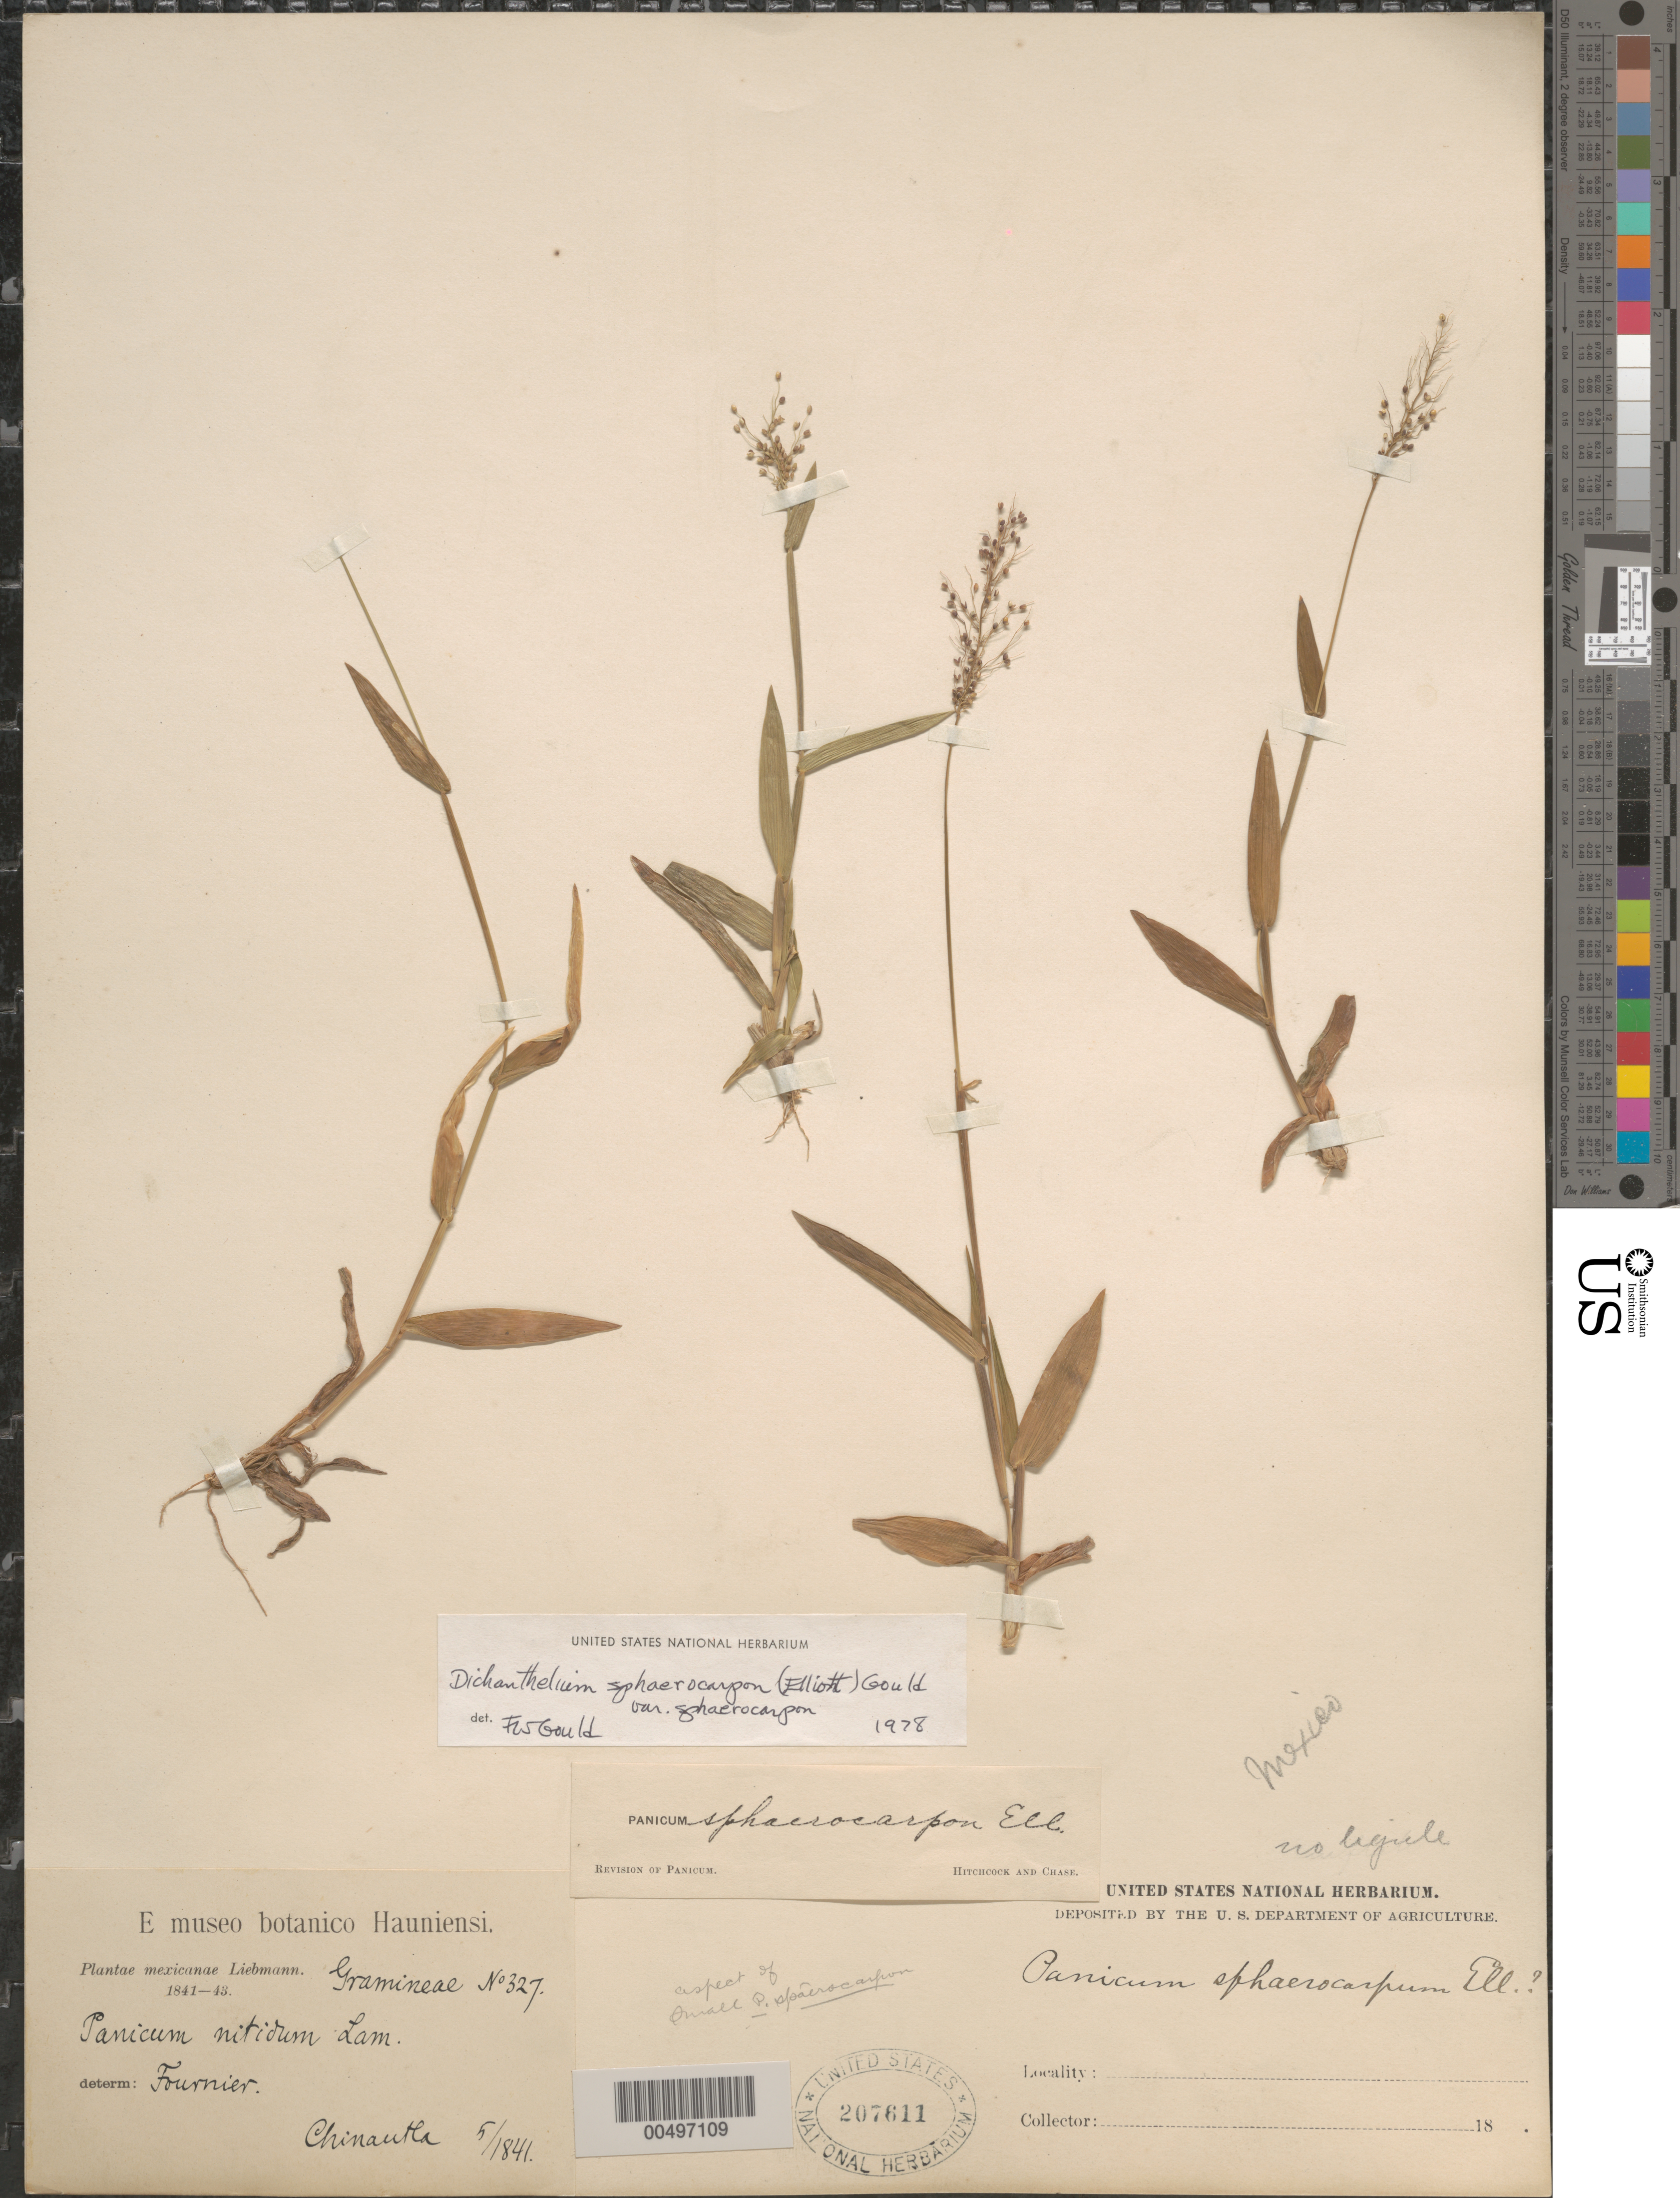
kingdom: Plantae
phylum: Tracheophyta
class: Liliopsida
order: Poales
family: Poaceae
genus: Dichanthelium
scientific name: Dichanthelium sphaerocarpon var. sphaerocarpon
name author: (Elliott) Gould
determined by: Gould, F. W.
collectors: F. M. Liebmann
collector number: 327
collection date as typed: May 1841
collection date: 1841-05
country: Mexico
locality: Chinantla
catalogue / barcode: US 207611